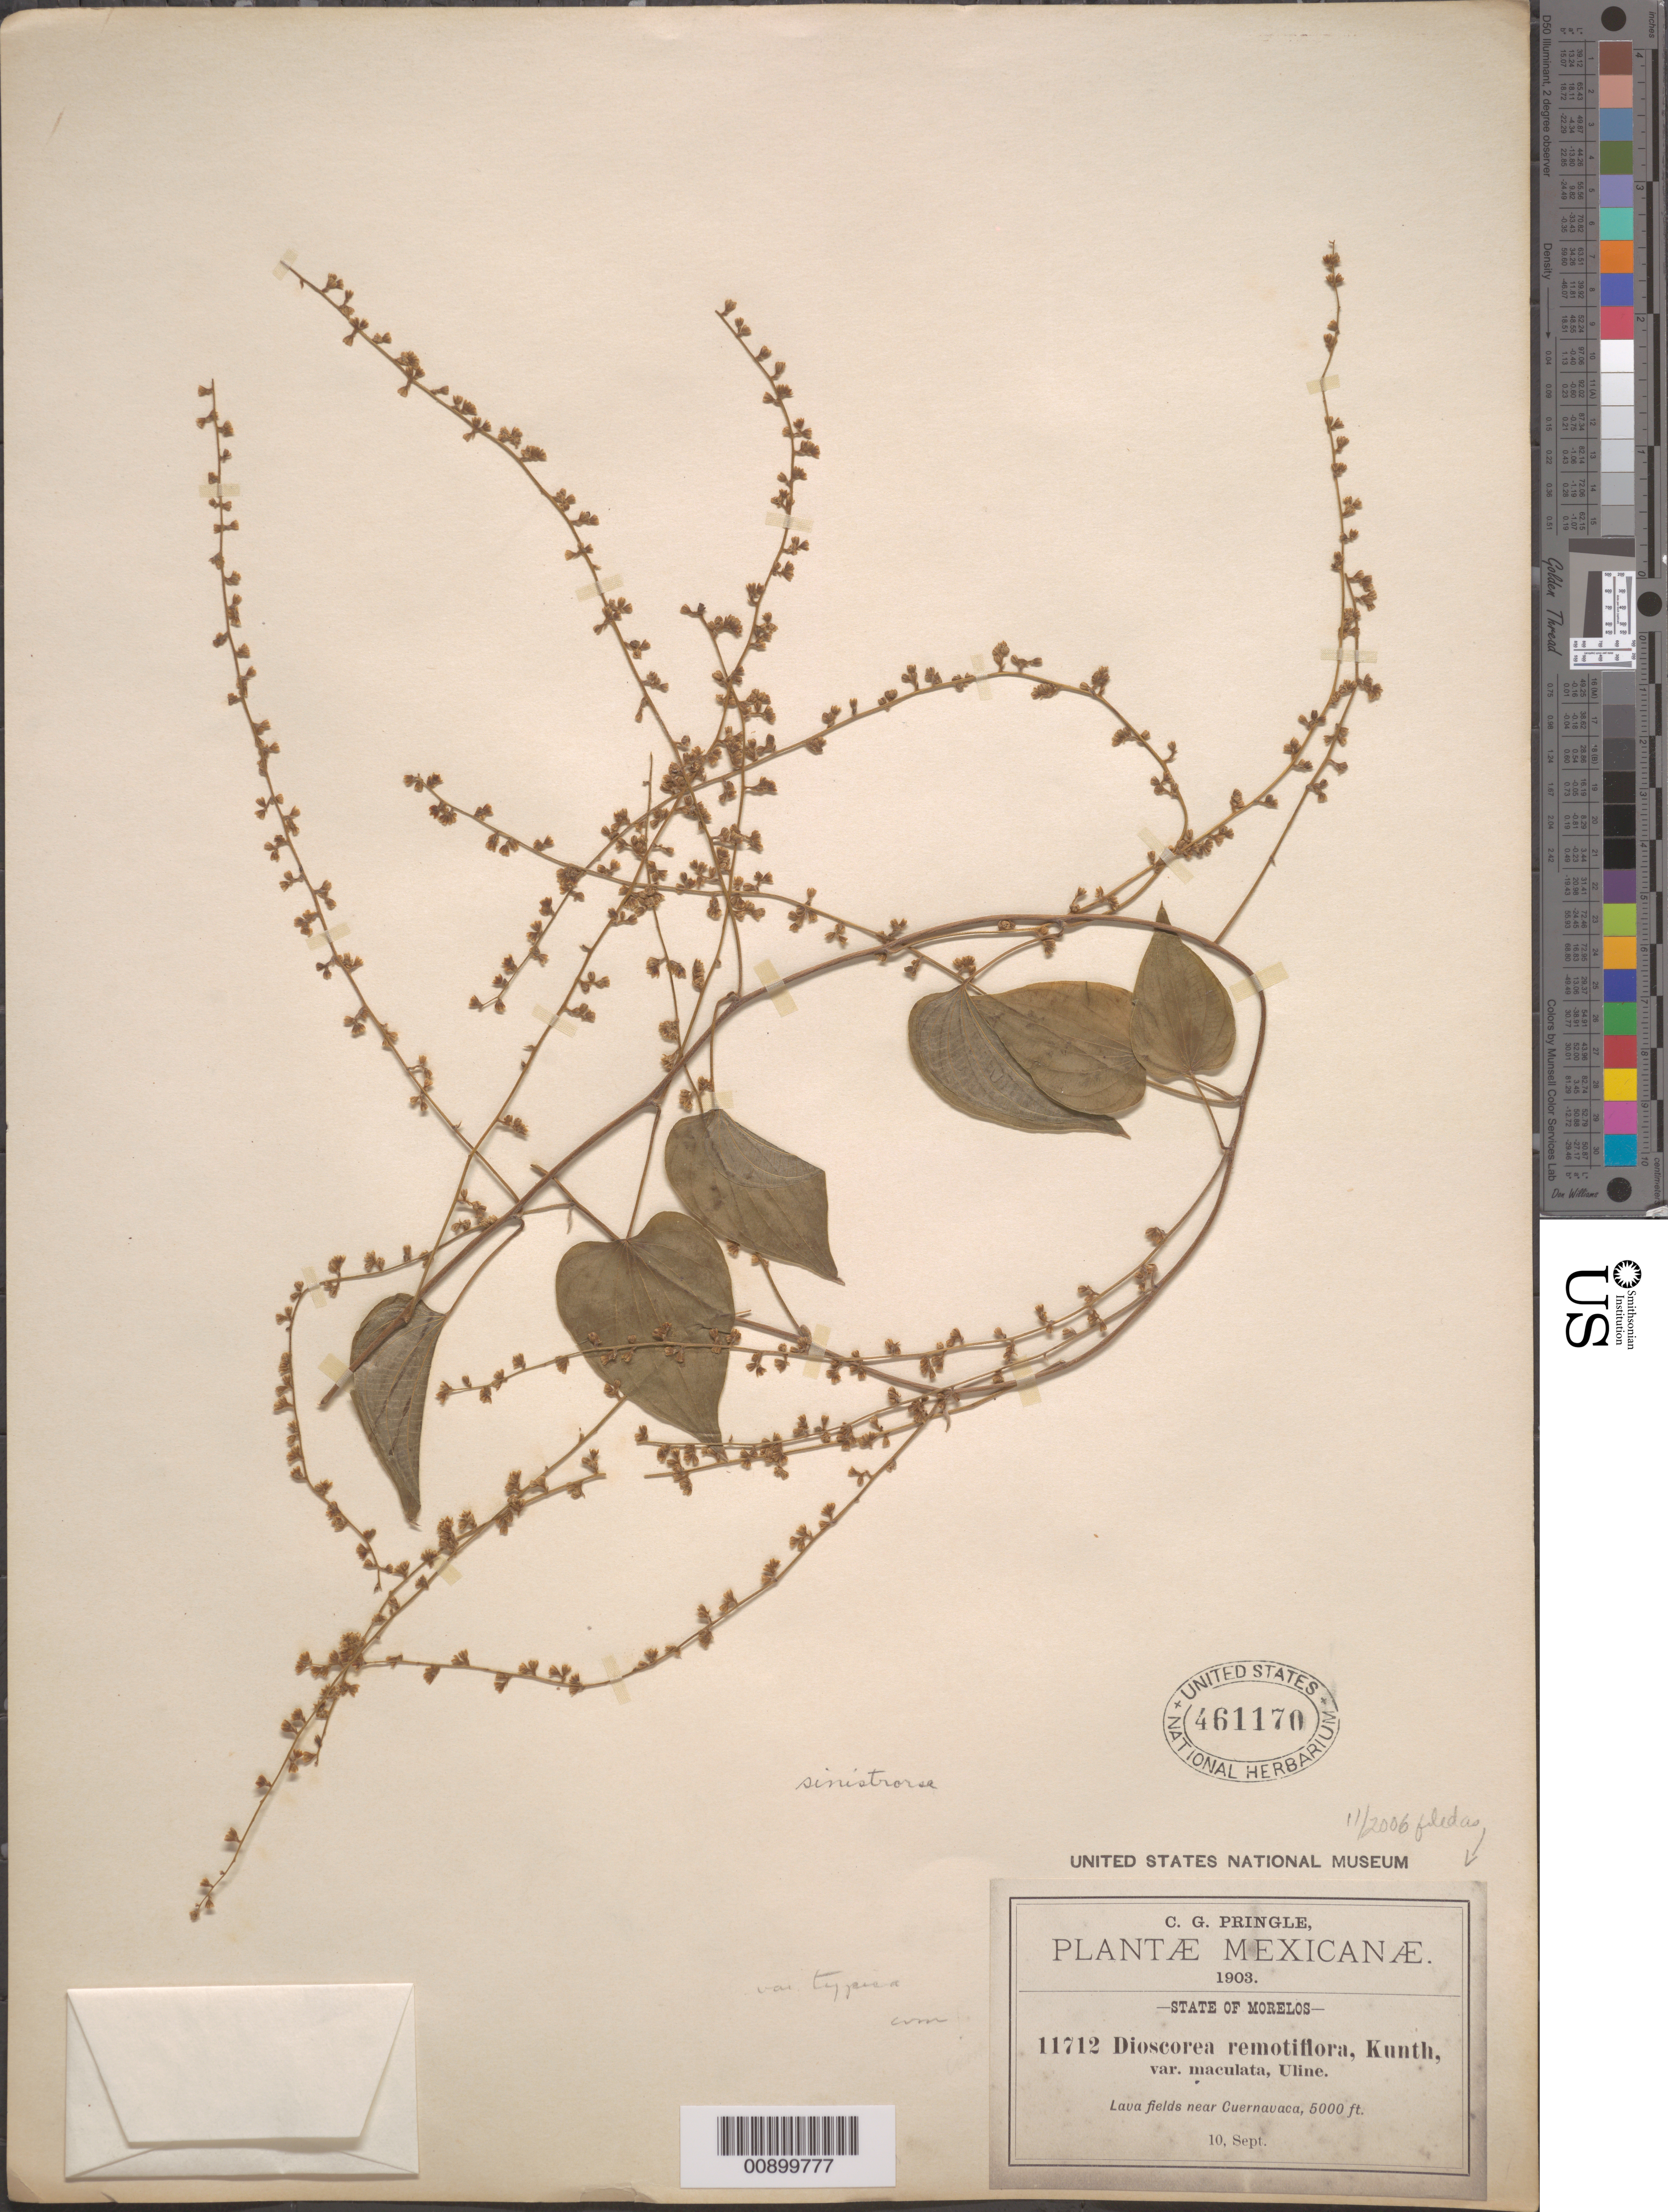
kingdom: Plantae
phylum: Tracheophyta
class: Liliopsida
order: Dioscoreales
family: Dioscoreaceae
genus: Dioscorea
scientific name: Dioscorea remotiflora var. maculata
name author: Uline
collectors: C. G. Pringle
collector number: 11712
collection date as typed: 10 Sep 1903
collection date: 1903-09-10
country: Mexico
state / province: Morelos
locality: Near Cuernavaca, Morelos.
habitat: Lava fields.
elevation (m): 1524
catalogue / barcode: US 461170